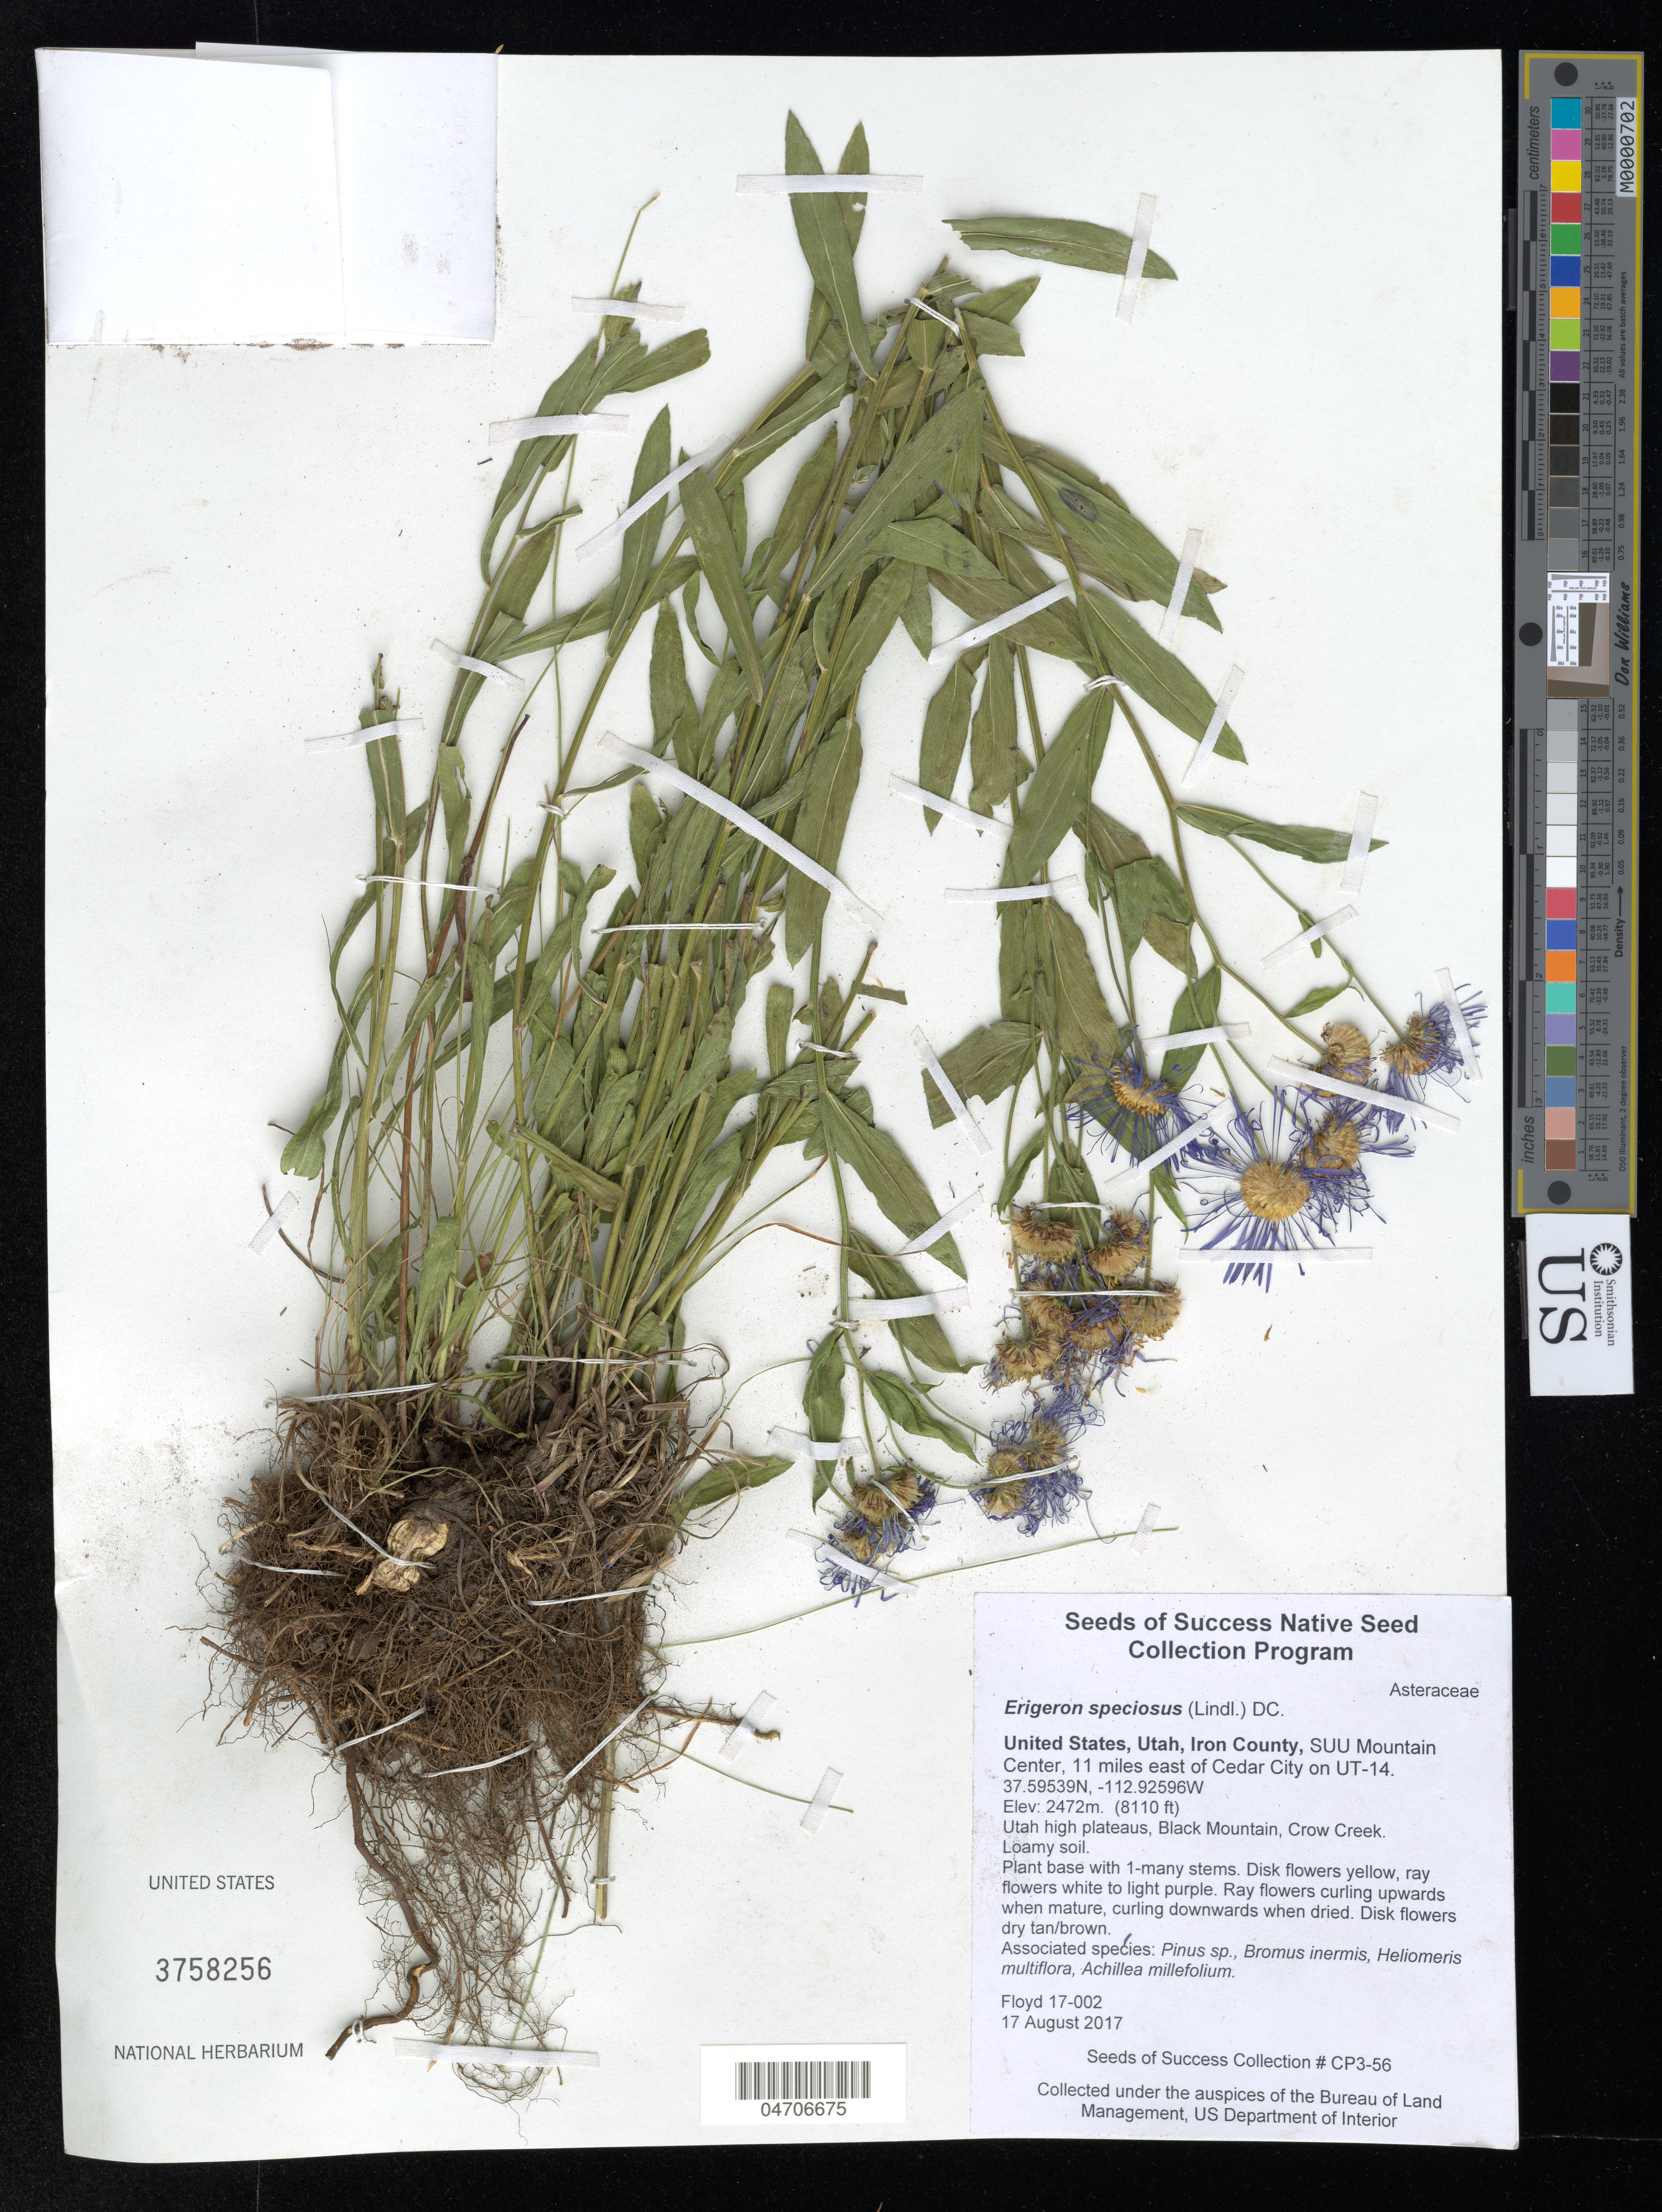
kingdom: Plantae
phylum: Tracheophyta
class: Magnoliopsida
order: Asterales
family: Asteraceae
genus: Erigeron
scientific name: Erigeron speciosus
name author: (Lindl.) DC.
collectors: Floyd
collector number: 17-002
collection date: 2017-08-17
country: United States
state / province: Utah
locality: Iron County, SUU Mountain Center, 11 miles east of Cedar City on UT-14. Utah high plateaus, Black Mountain, Crow Creek.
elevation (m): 2472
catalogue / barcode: US 3758256